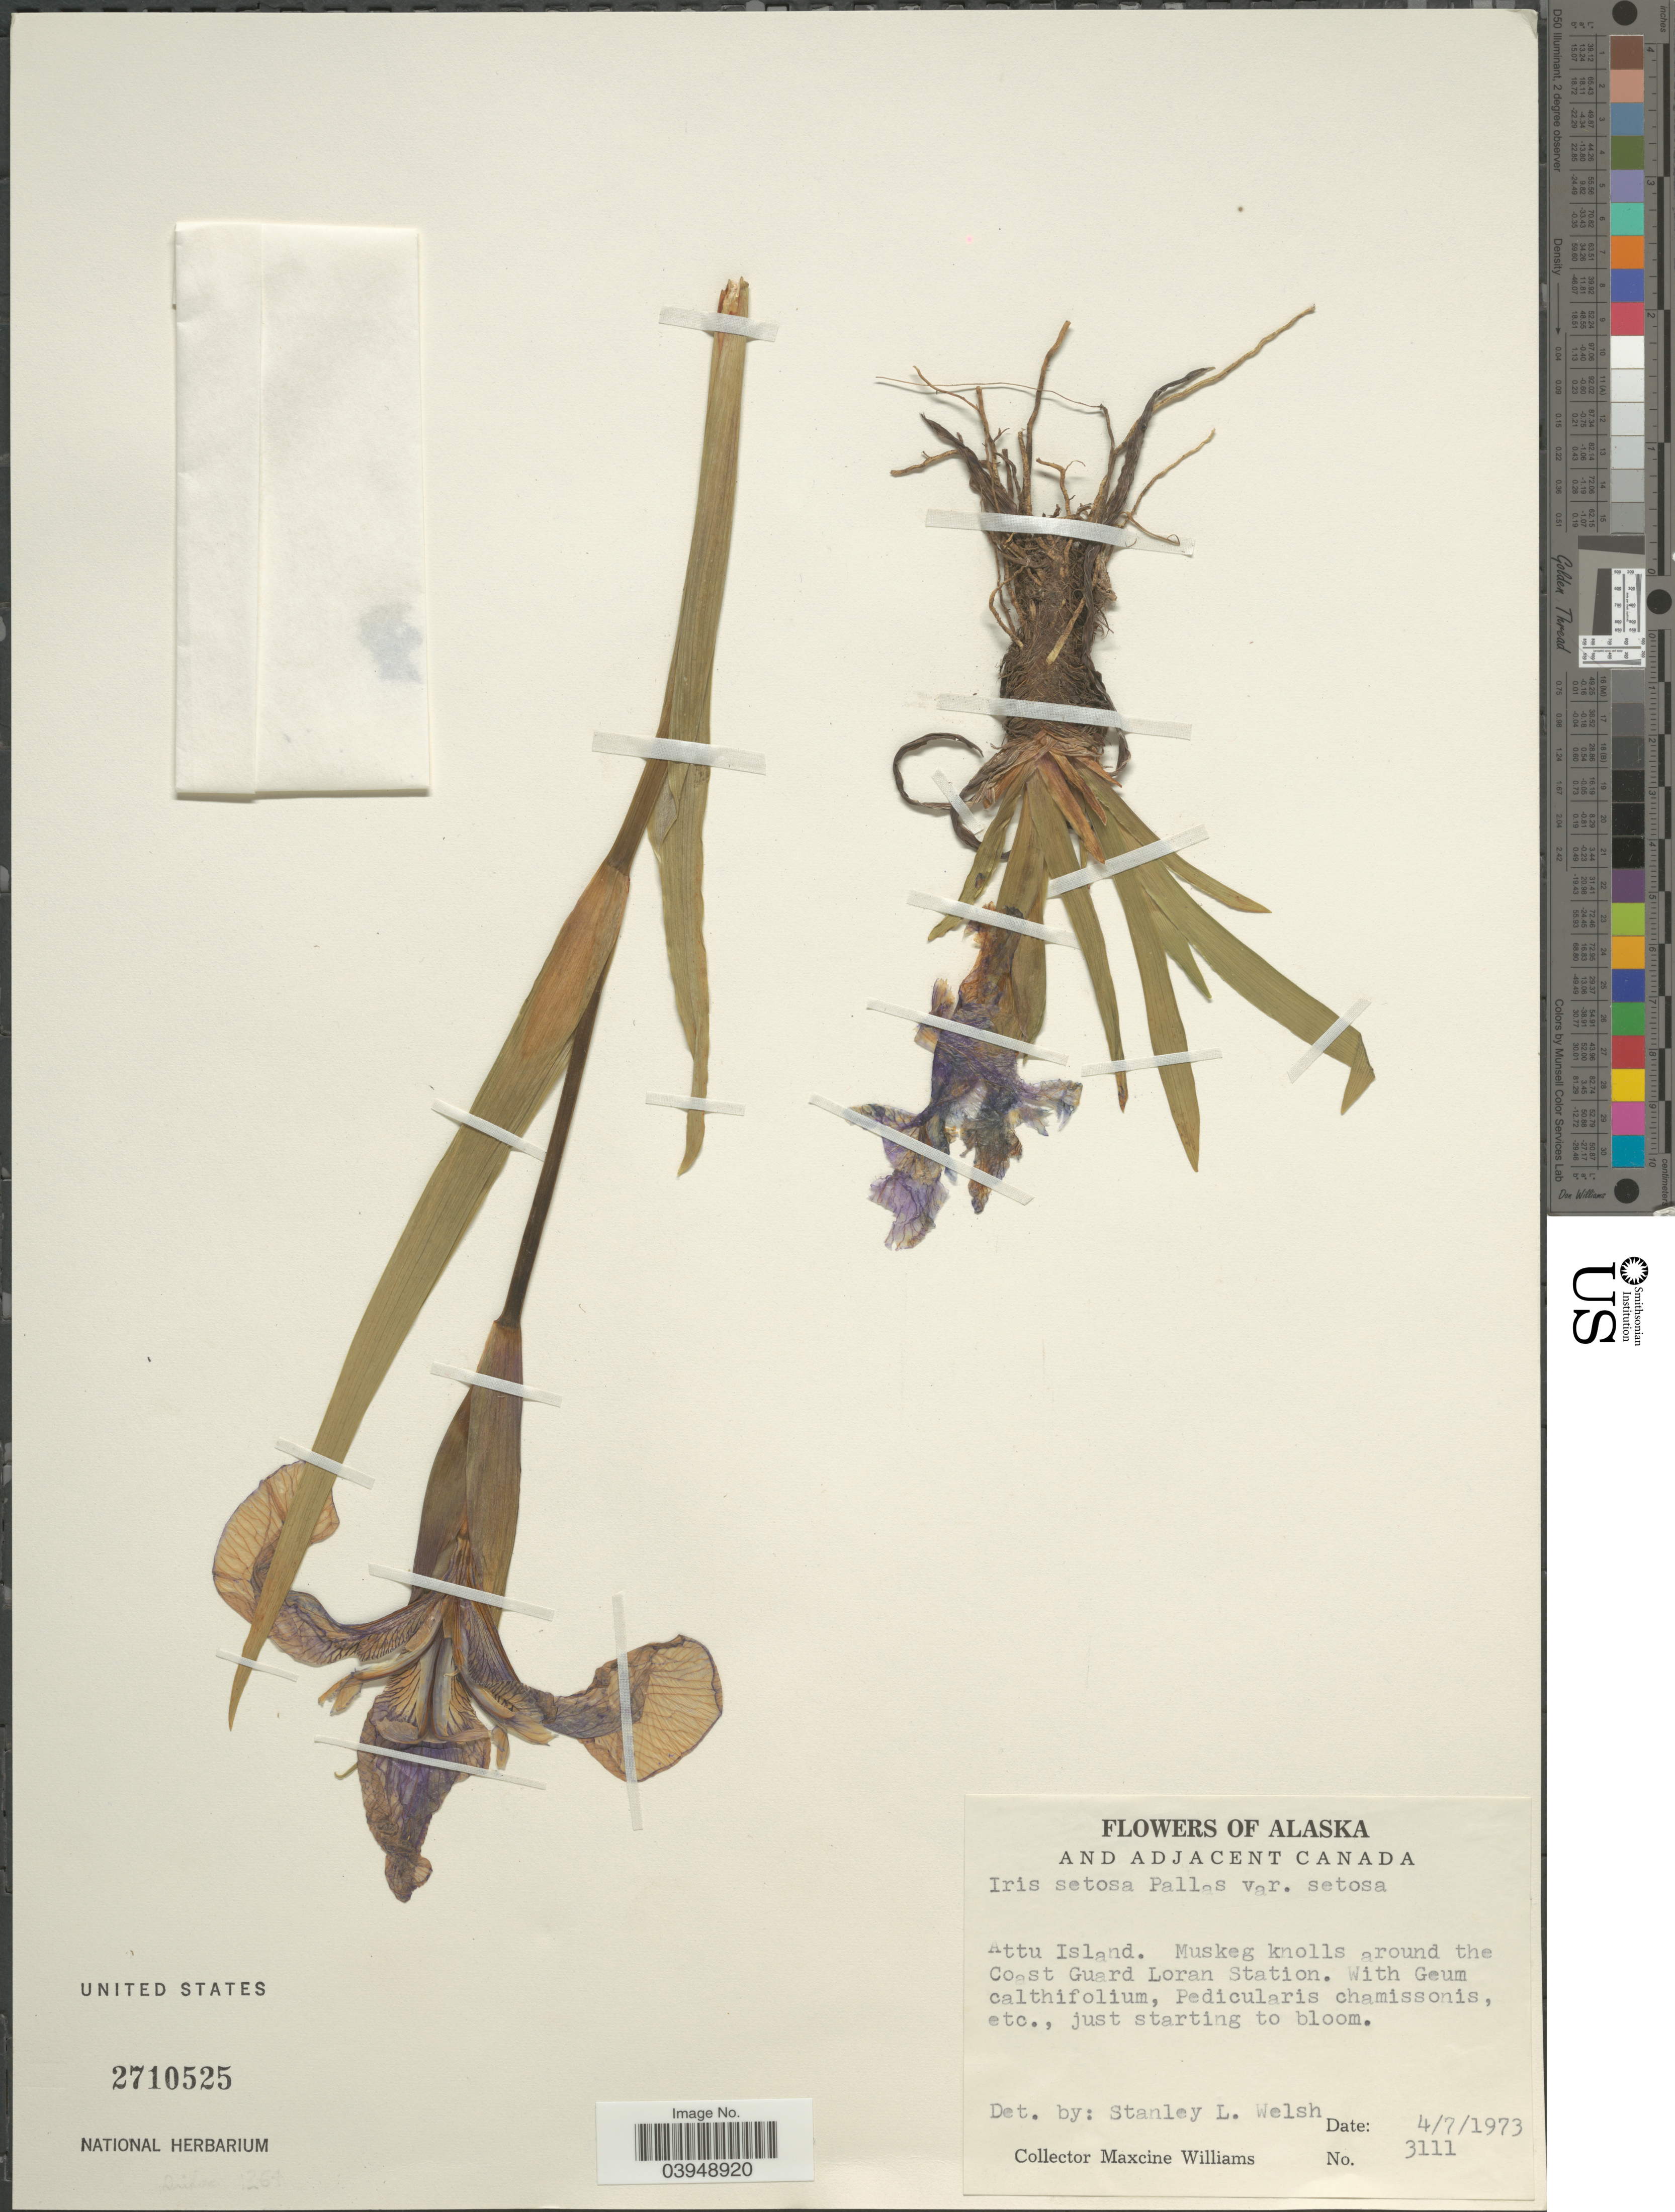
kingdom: Plantae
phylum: Tracheophyta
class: Liliopsida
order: Asparagales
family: Iridaceae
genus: Iris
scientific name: Iris setosa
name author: Pall. ex Link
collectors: M. Williams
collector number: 3111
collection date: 1973-04-07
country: United States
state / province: Alaska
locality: Alaska and adjacent Canada. Attu Island. Muskeg knolls around the Coast Guard Loran Station.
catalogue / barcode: US 2710525